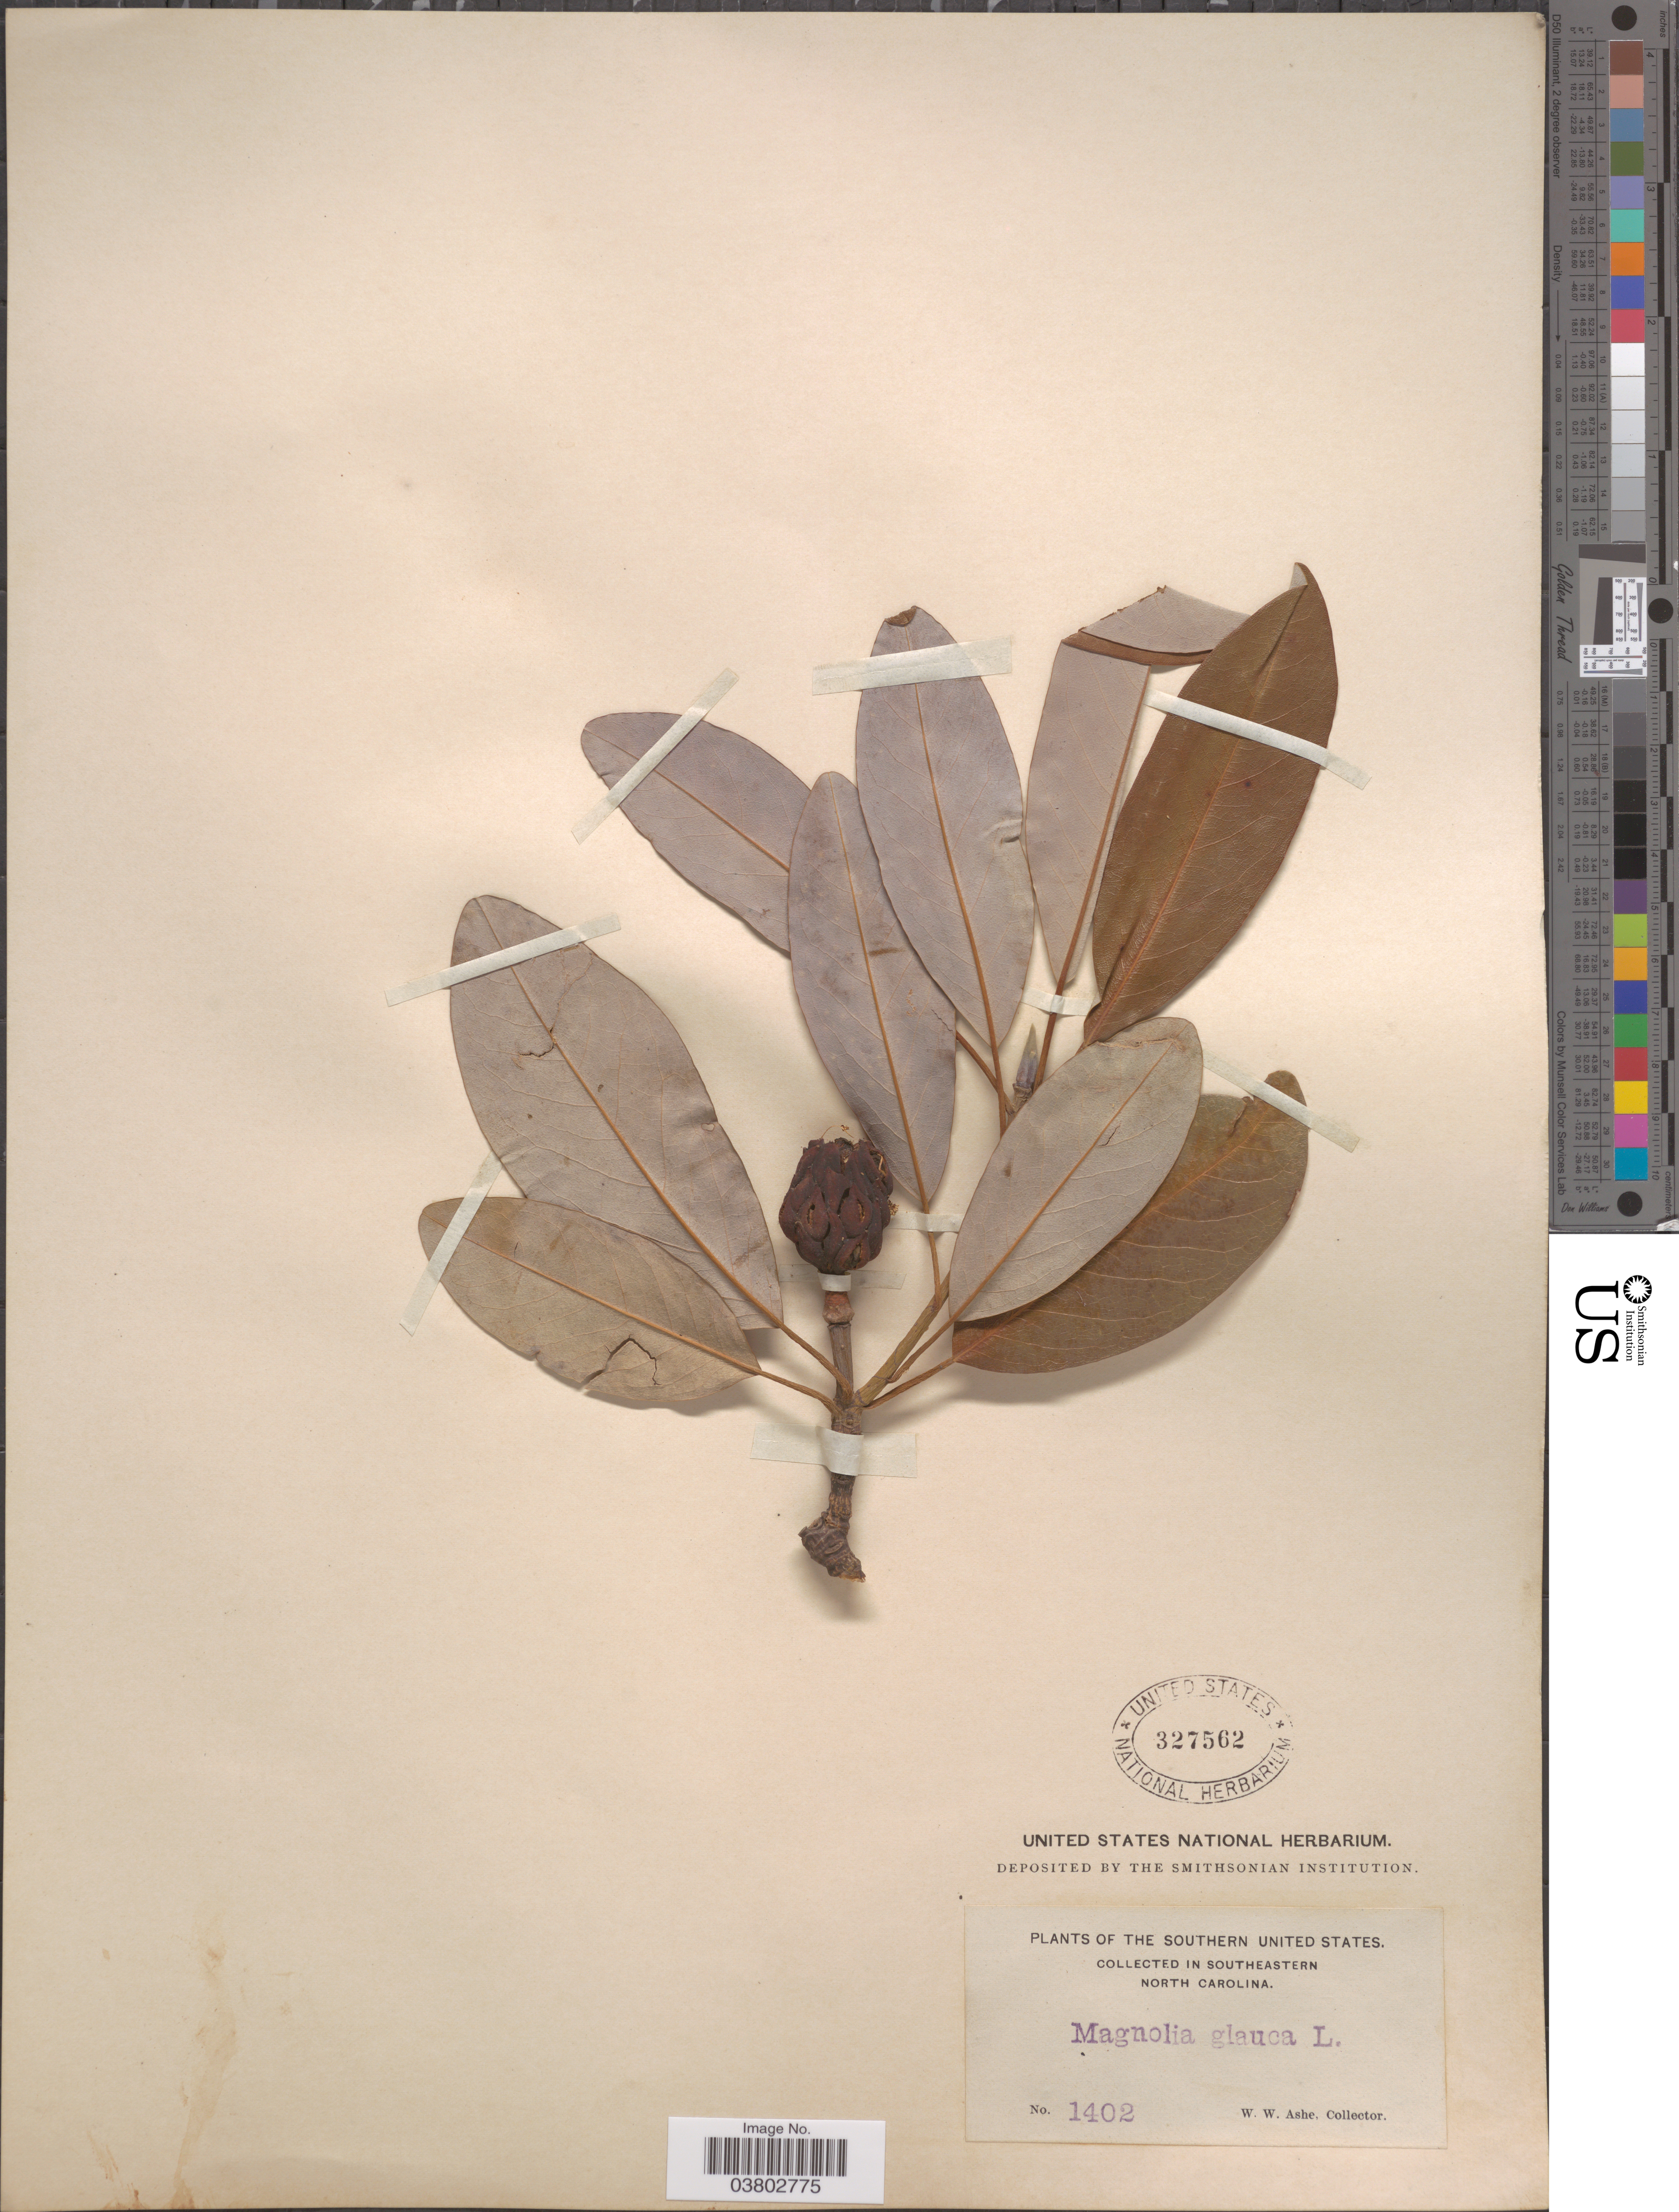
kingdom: Plantae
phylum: Tracheophyta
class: Magnoliopsida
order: Magnoliales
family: Magnoliaceae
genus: Magnolia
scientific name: Magnolia virginiana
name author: L.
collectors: W. W. Ashe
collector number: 1402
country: United States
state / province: North Carolina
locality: The Southern United States. In Southeastern North Carolina.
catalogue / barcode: US 327562